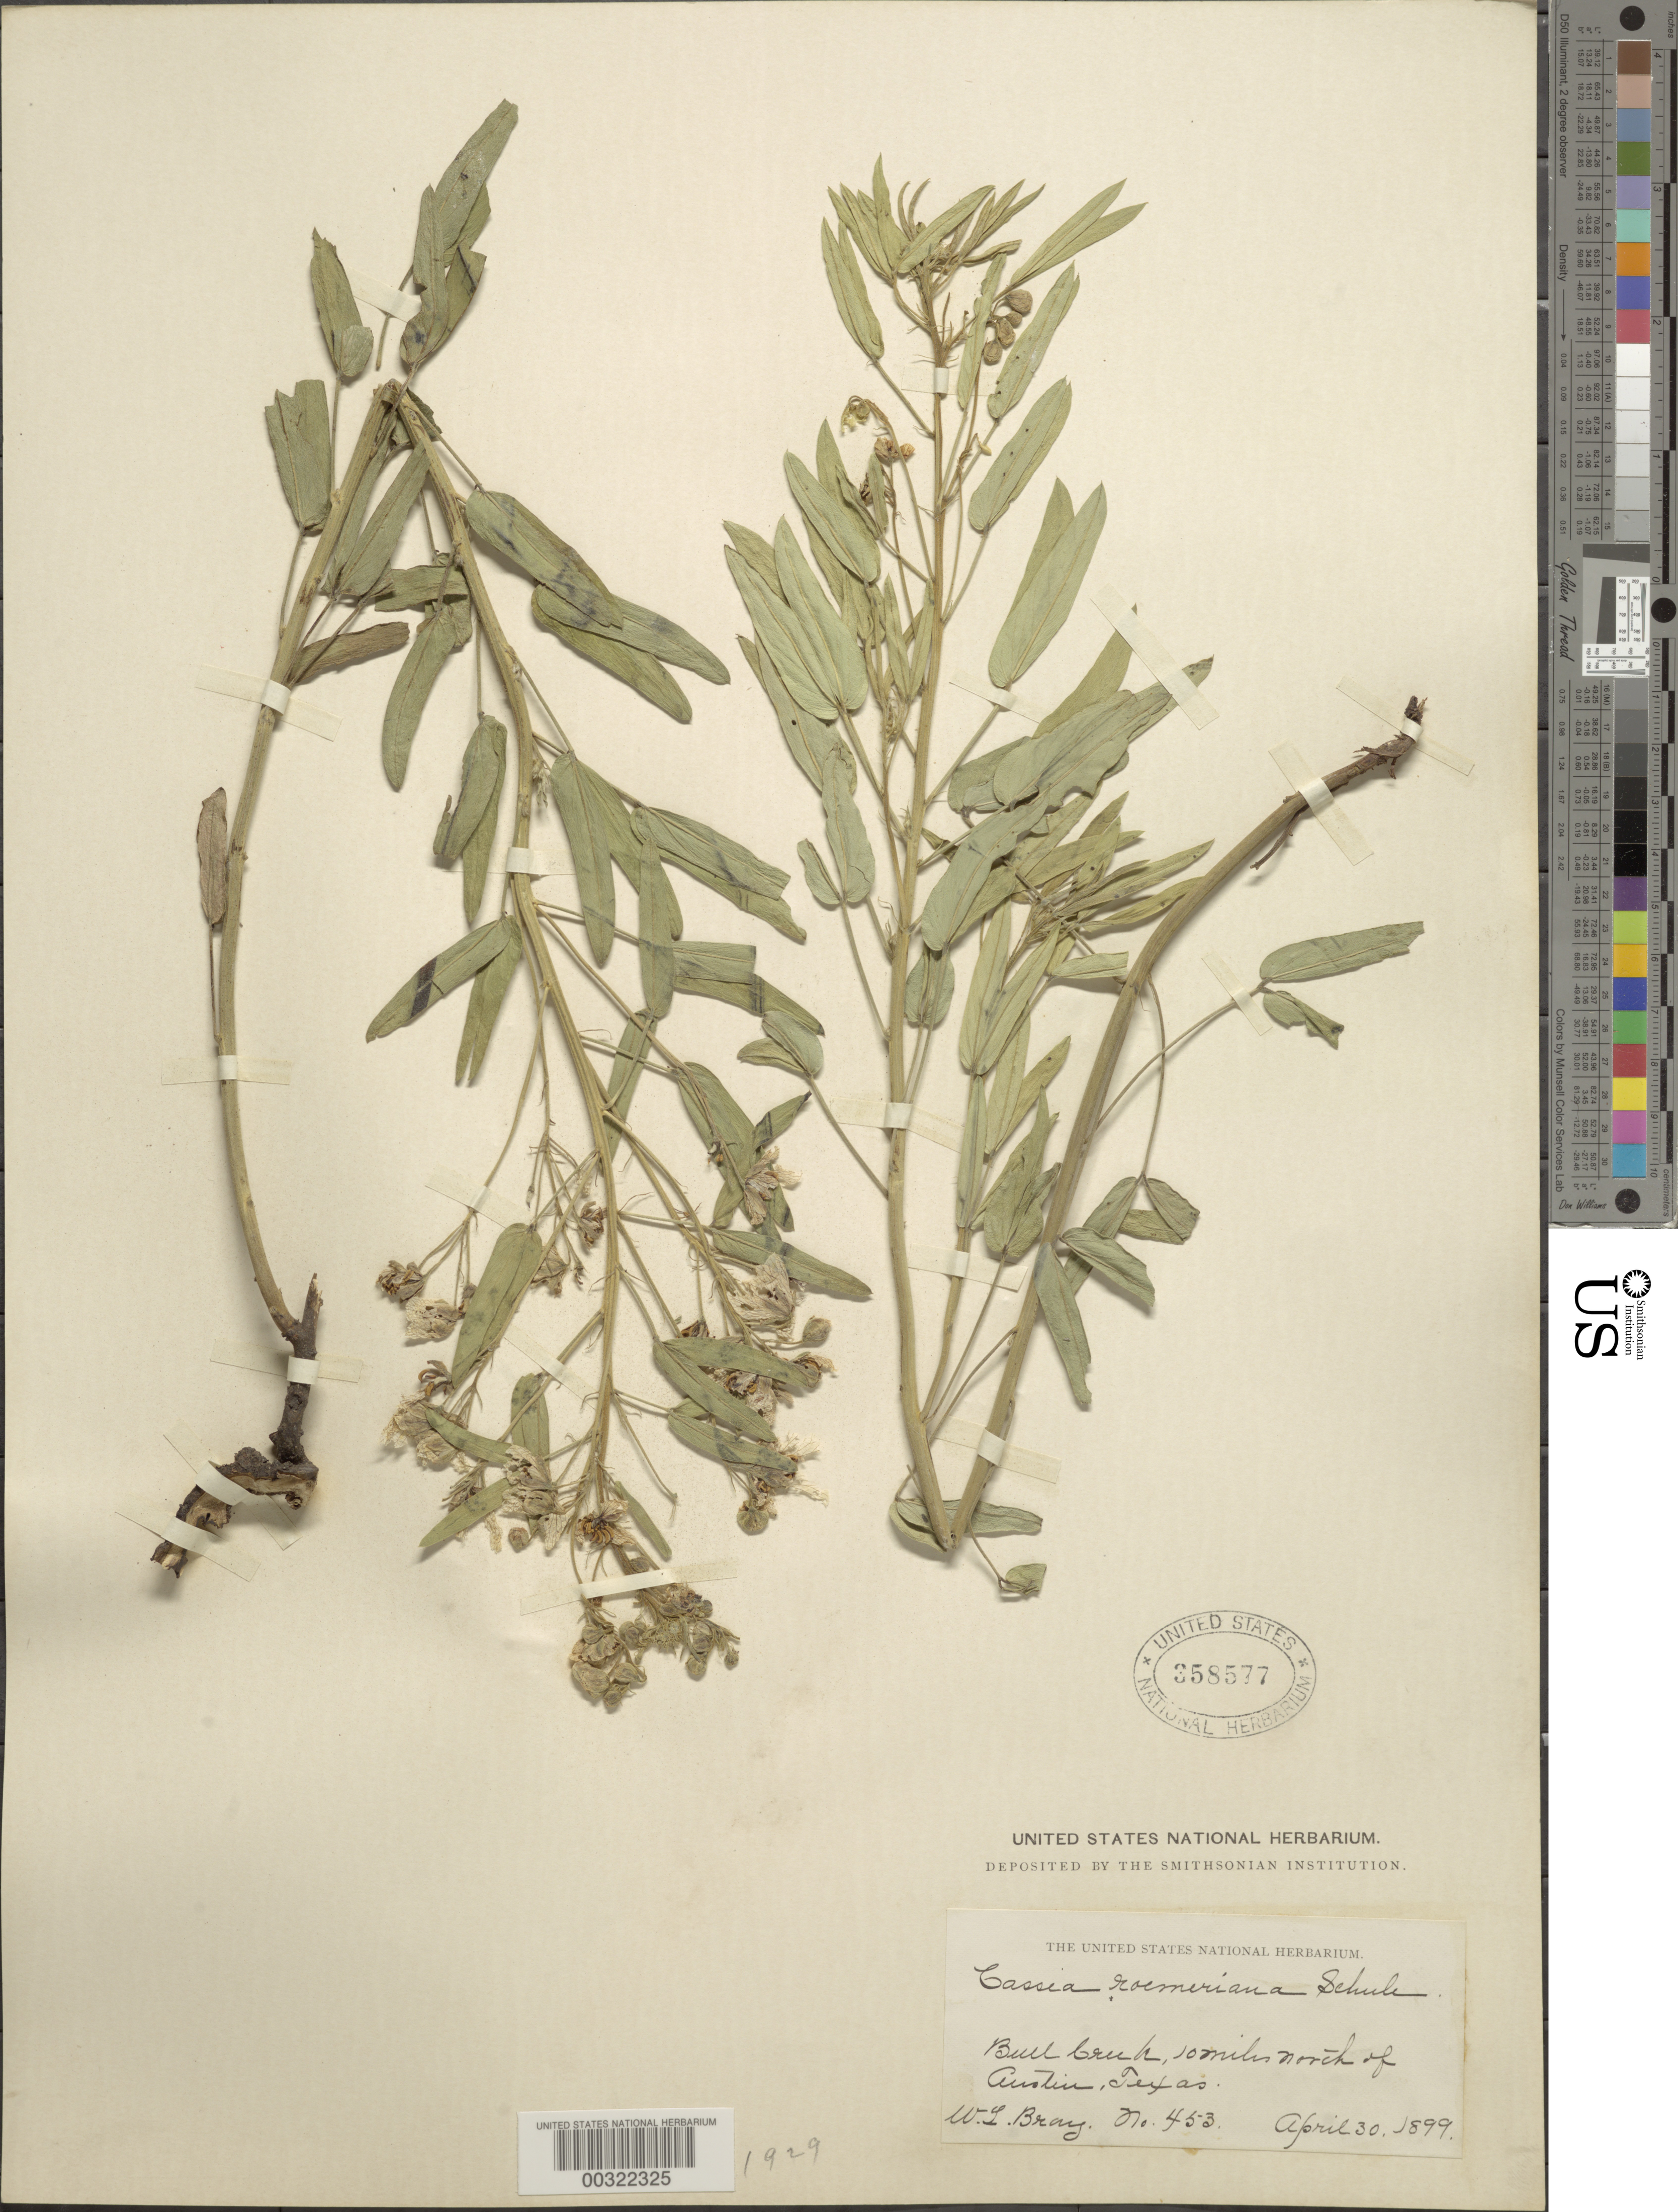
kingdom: Plantae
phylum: Tracheophyta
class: Magnoliopsida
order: Fabales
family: Fabaceae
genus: Senna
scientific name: Senna roemeriana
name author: (Scheele) H.S. Irwin & Barneby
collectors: W. L. Bray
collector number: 453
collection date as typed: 30 Apr 1899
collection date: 1899-04-30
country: United States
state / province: Texas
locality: Bull creek, 10 mi n of austin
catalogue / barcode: US 358577